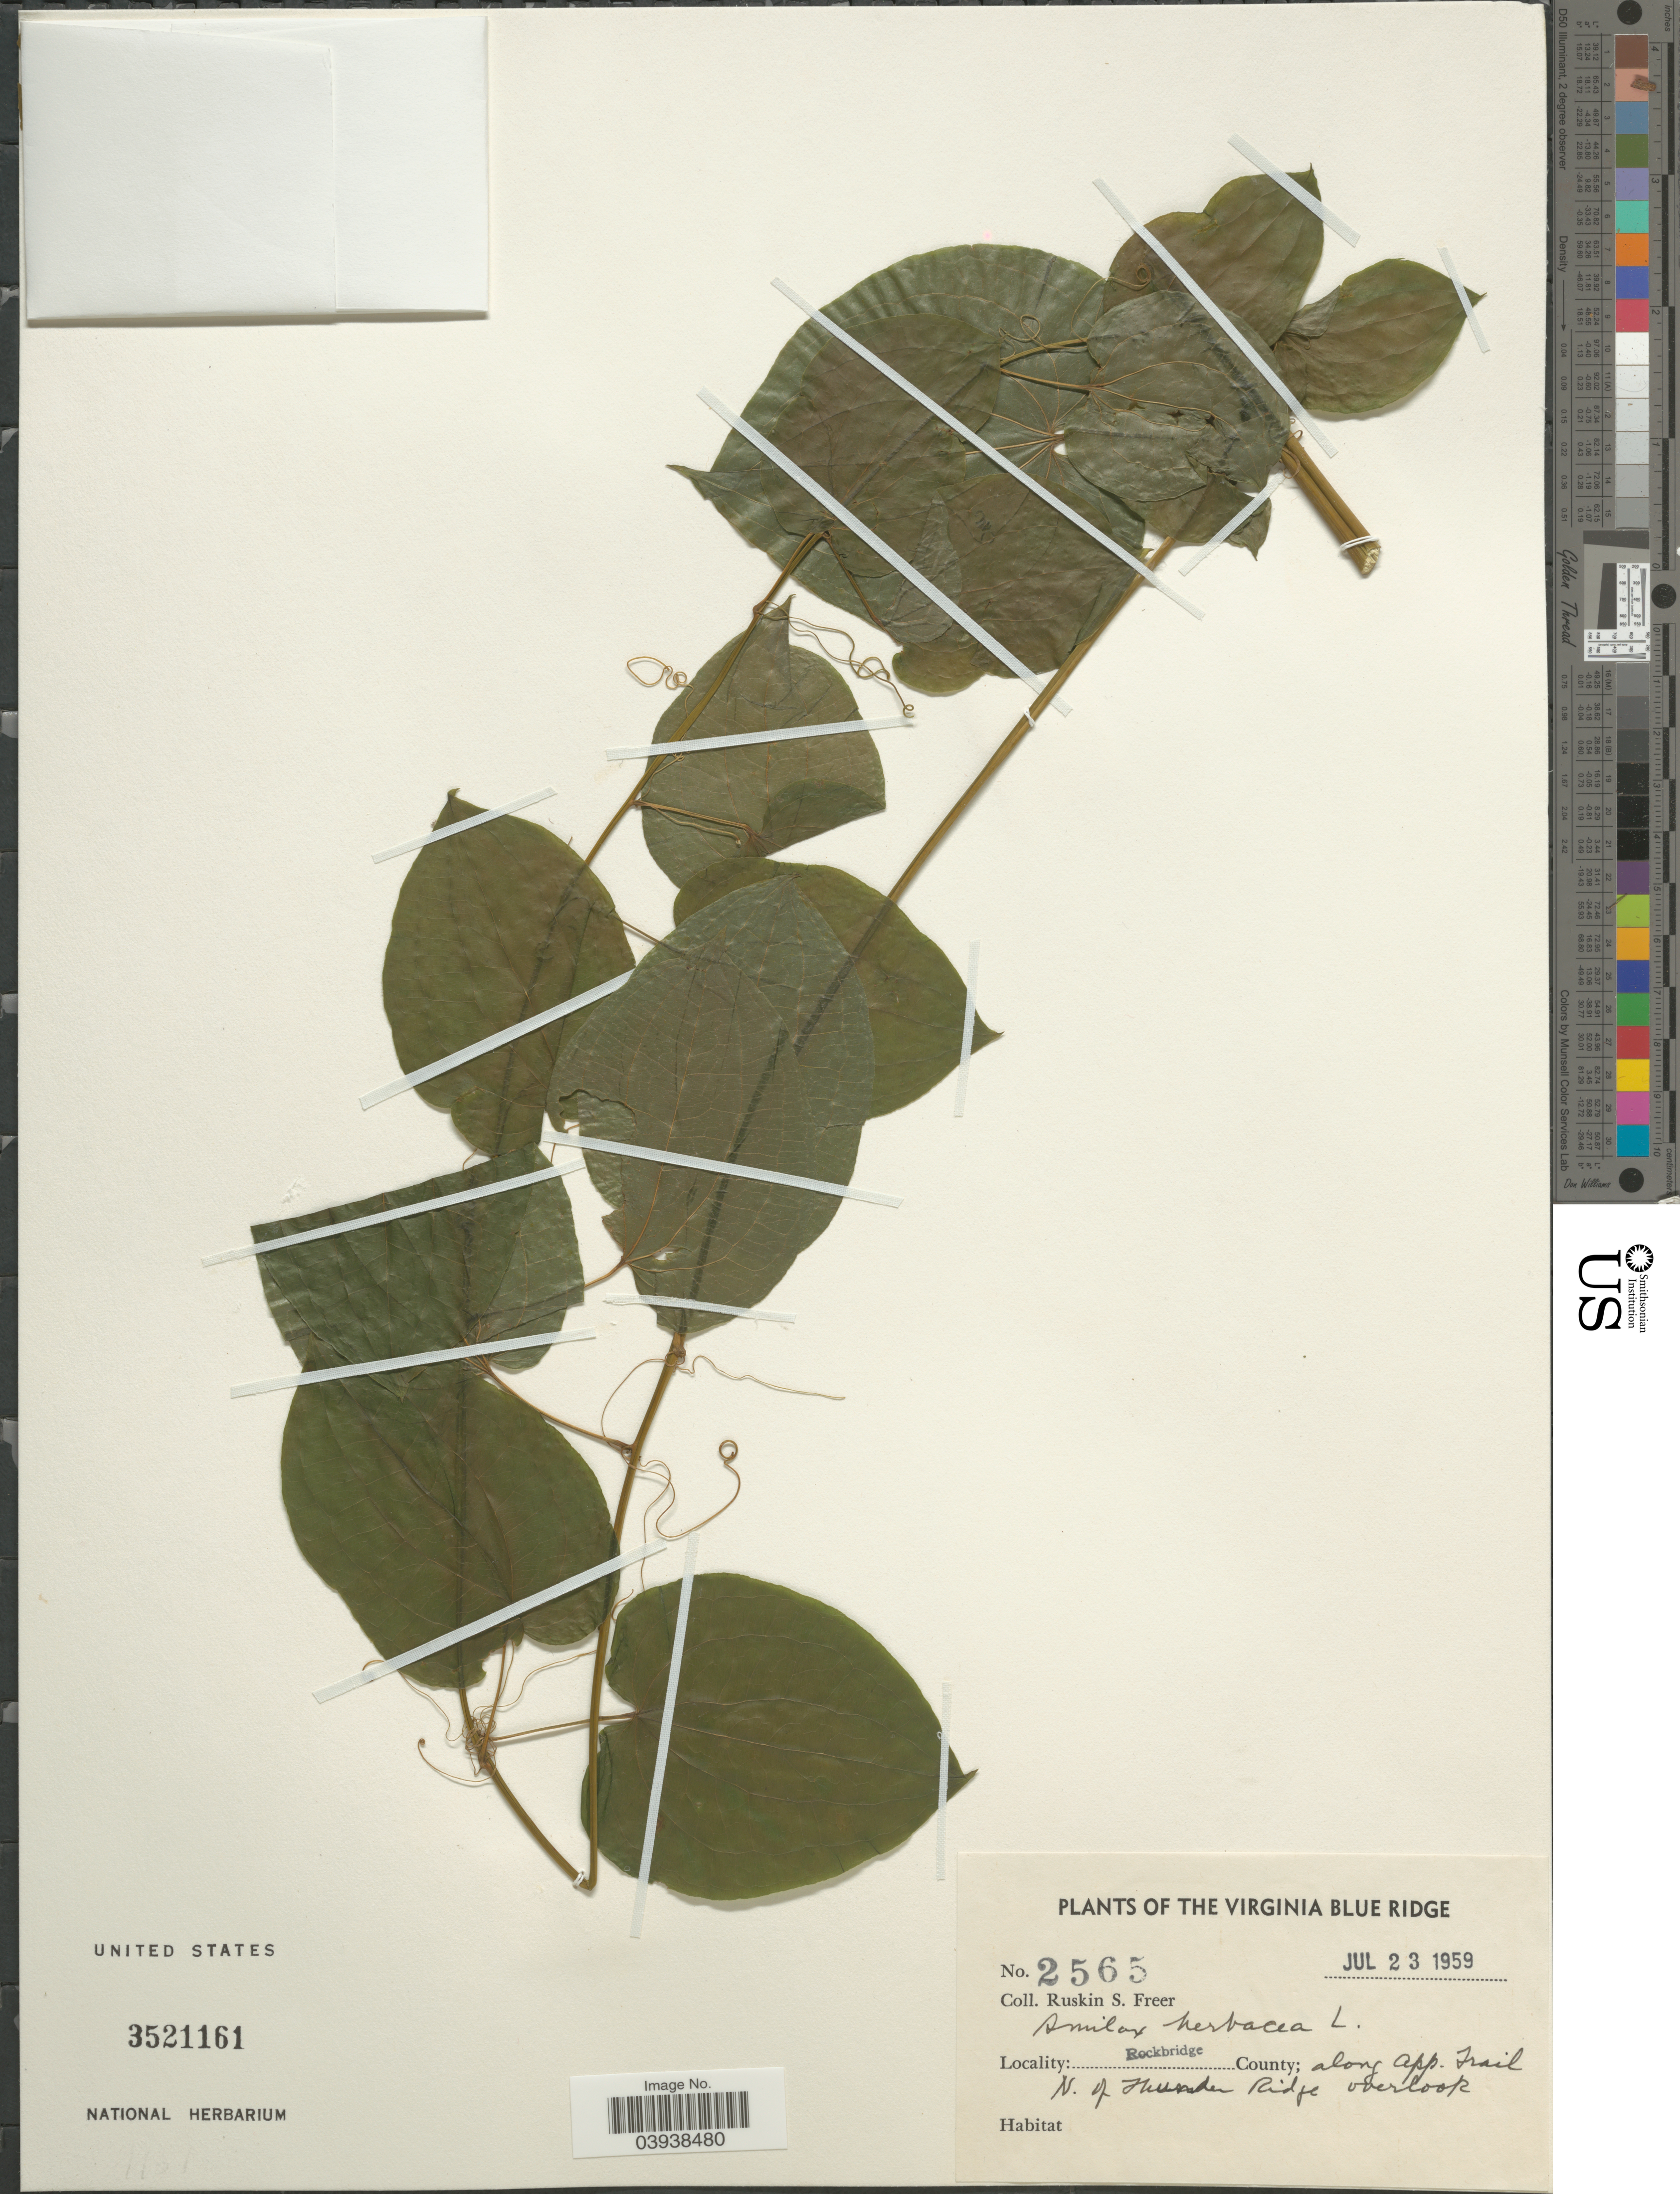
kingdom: Plantae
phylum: Tracheophyta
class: Liliopsida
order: Liliales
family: Smilacaceae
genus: Smilax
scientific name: Smilax herbacea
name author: L.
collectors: R. Freer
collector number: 2565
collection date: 1959-07-23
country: United States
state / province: Virginia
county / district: Rockbridge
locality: The Virginia Blue Ridge. Rockbridge County; along app. trail N. of Thunder Ridge overlook.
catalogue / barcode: US 3521161